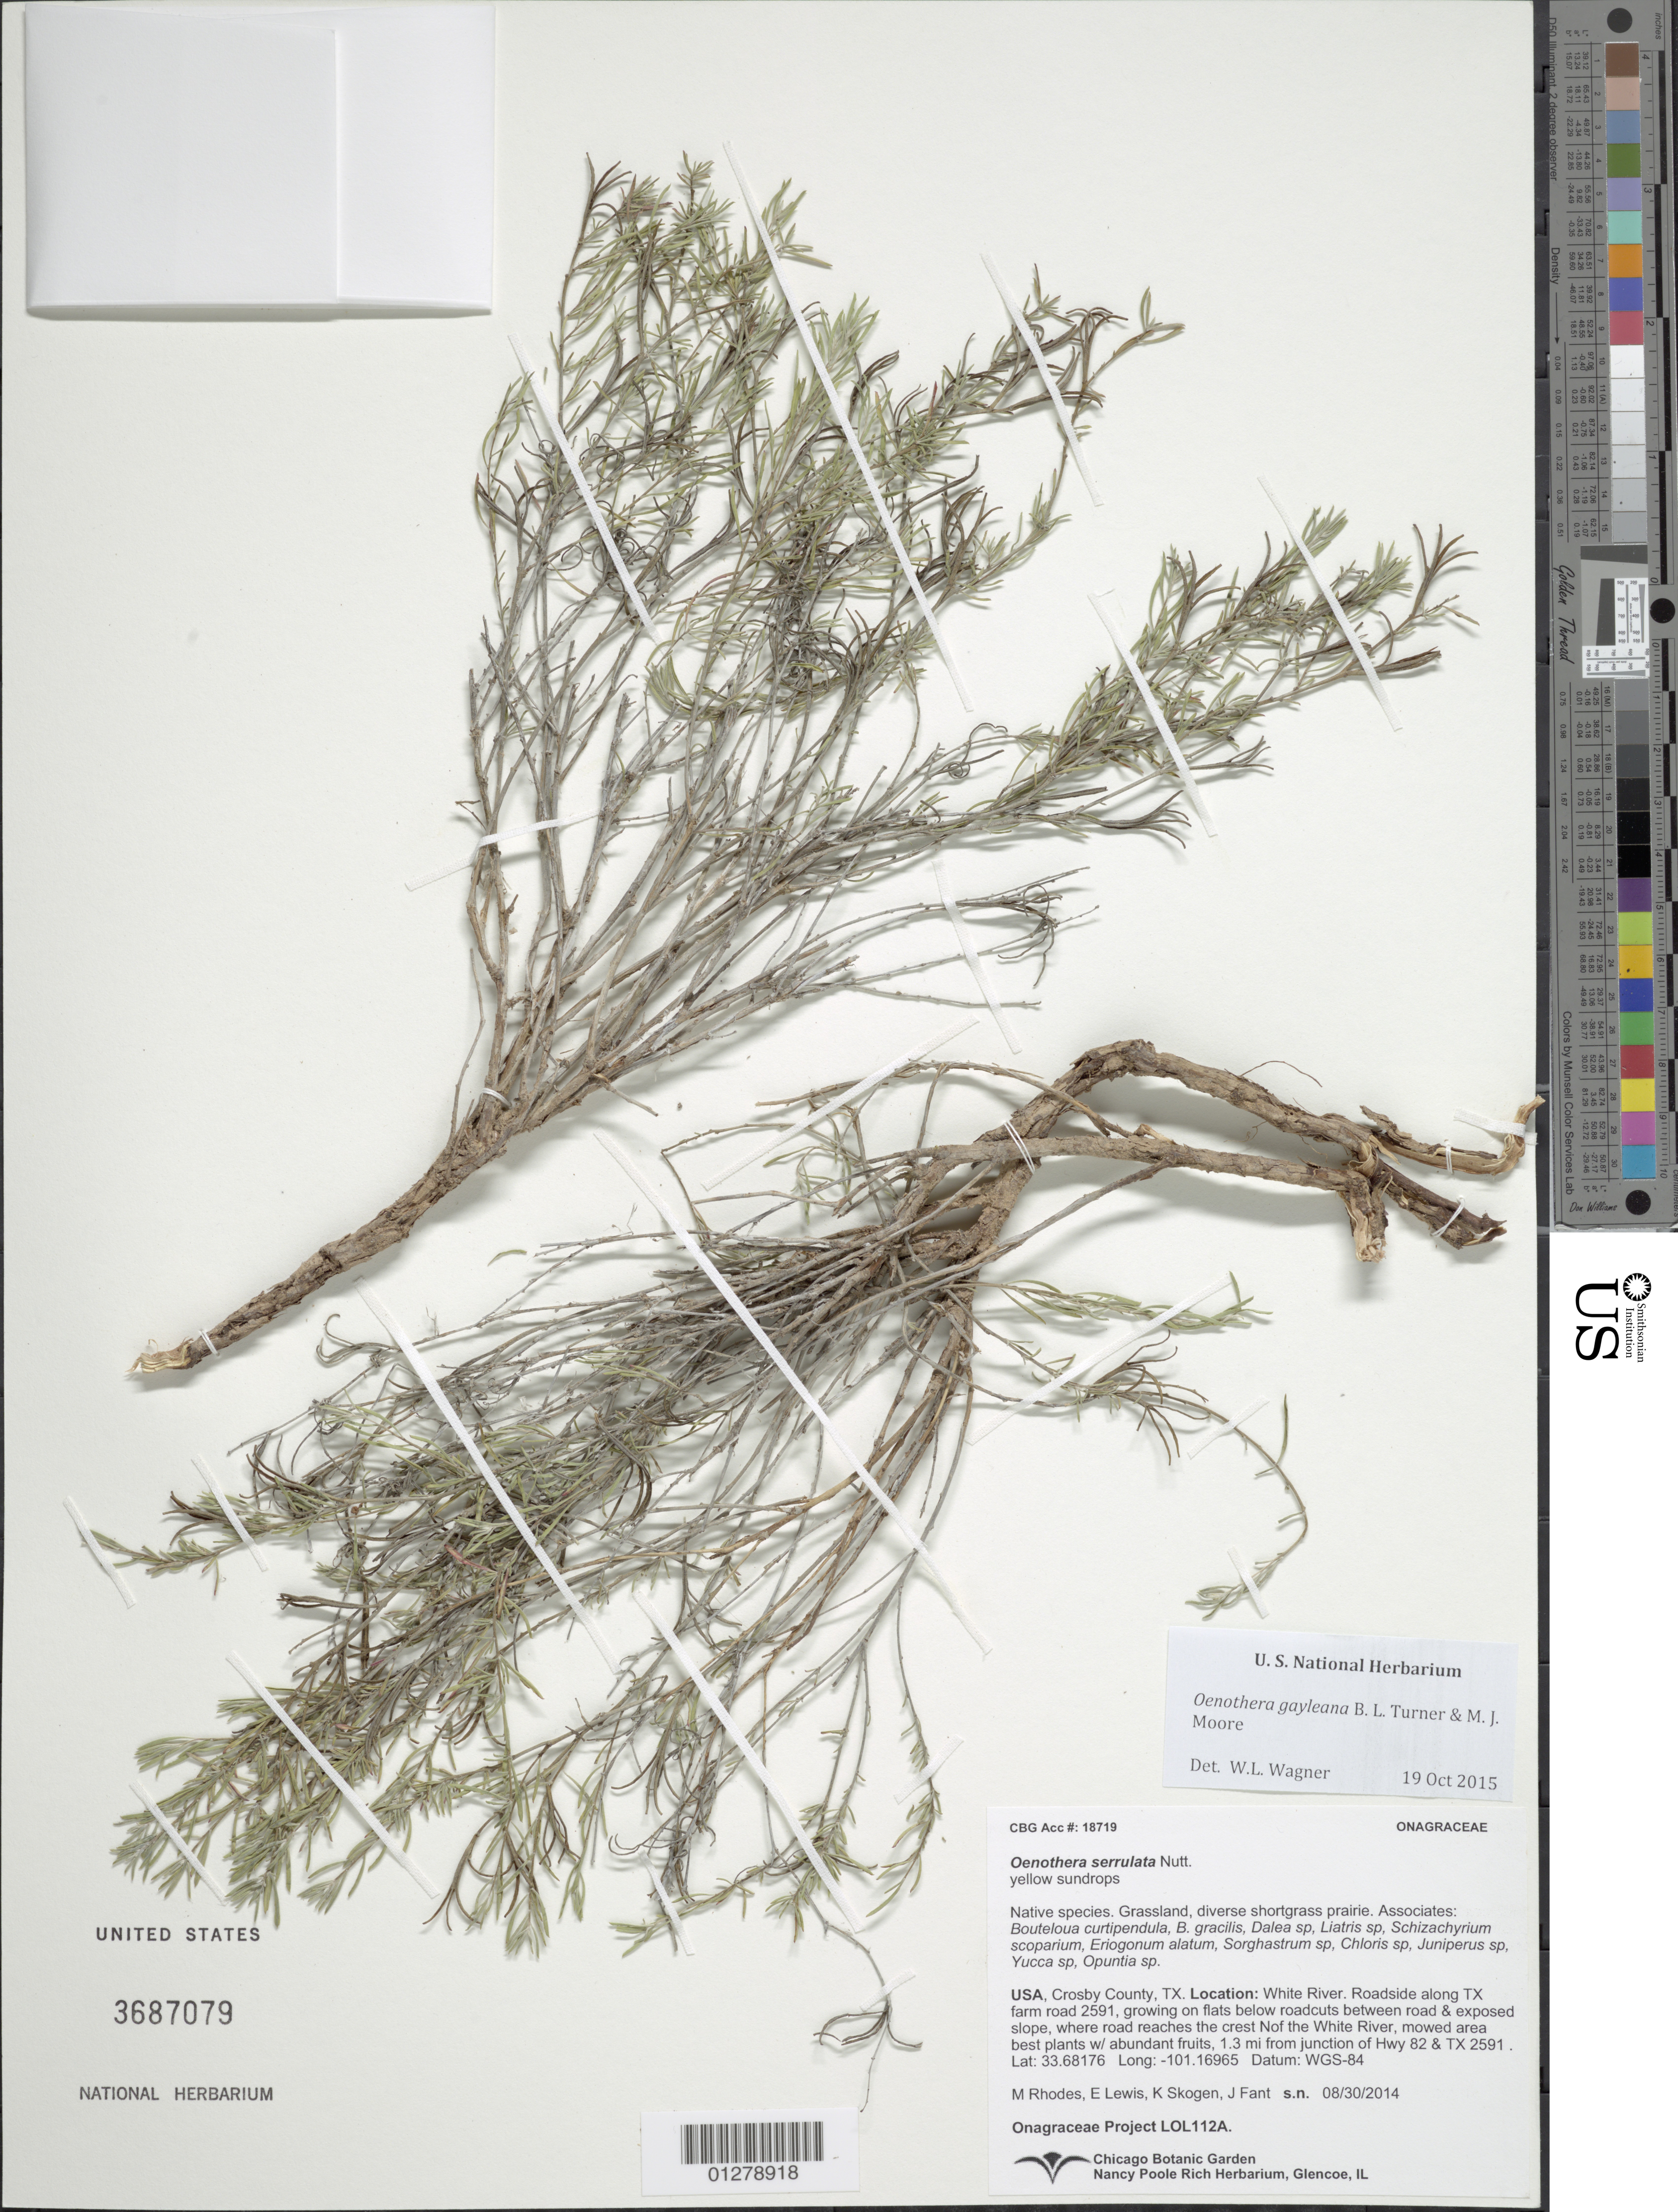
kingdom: Plantae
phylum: Tracheophyta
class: Magnoliopsida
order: Myrtales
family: Onagraceae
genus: Oenothera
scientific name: Oenothera serrulata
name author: Nutt.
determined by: Wagner, W. L., (BOT), Smithsonian Institution - National Museum of Natural History (UNITED STATES)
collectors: Onagraceae Project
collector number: LOL 112A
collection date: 2014-08-30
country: United States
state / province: Texas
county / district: Crosby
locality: White River. Roadside along TX farm road 2591, growing on flats below roadcuts between road & exposed slope, where road reaches the crest N of the White River, 1.3 mi from junction of Hwy 82 & TX 2591 .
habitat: grassland, diverse shortgrass prairie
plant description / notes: CHIC, US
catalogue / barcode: US 3687079